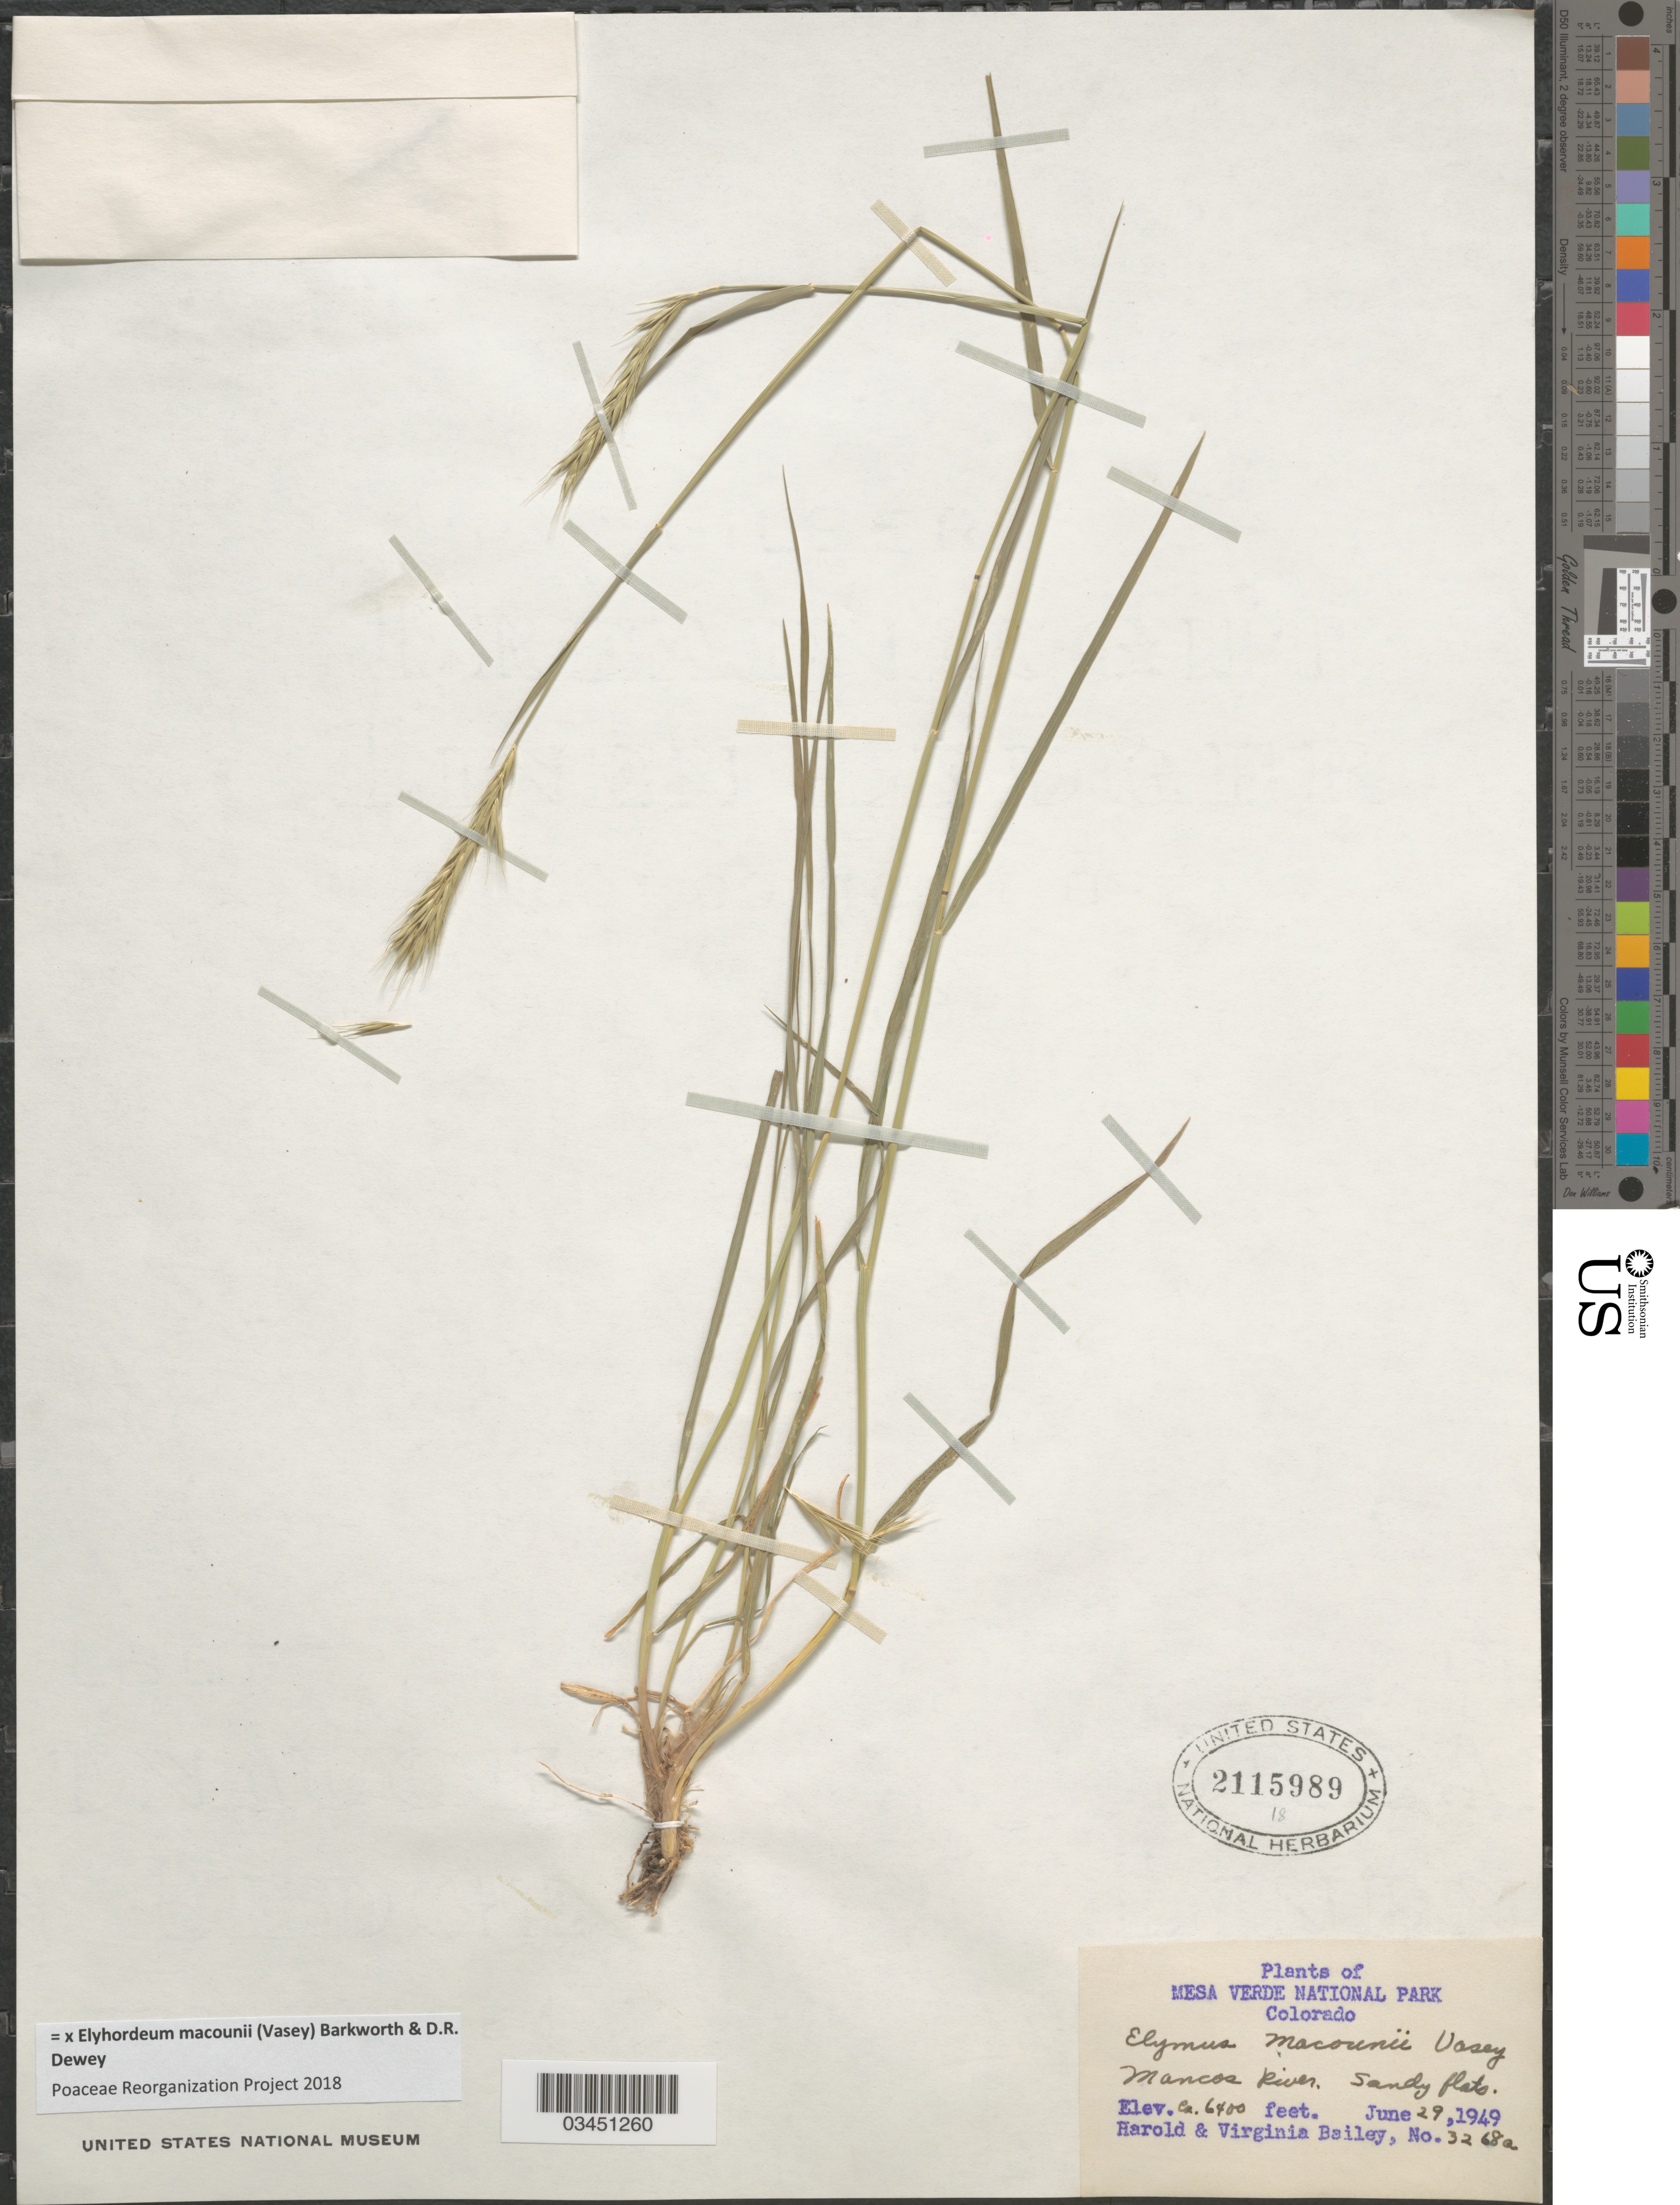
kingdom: Plantae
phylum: Tracheophyta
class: Liliopsida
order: Poales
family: Poaceae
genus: Elyhordeum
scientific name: x Elyhordeum macounii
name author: (Vasey) Barkworth & Dewey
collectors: H. Bailey & V. L. Bailey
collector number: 3268a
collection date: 1949-06-29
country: United States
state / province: Colorado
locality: Mesa Verde National Park. Mancos River. Sandy flats.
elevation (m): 1951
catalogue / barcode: US 2115989